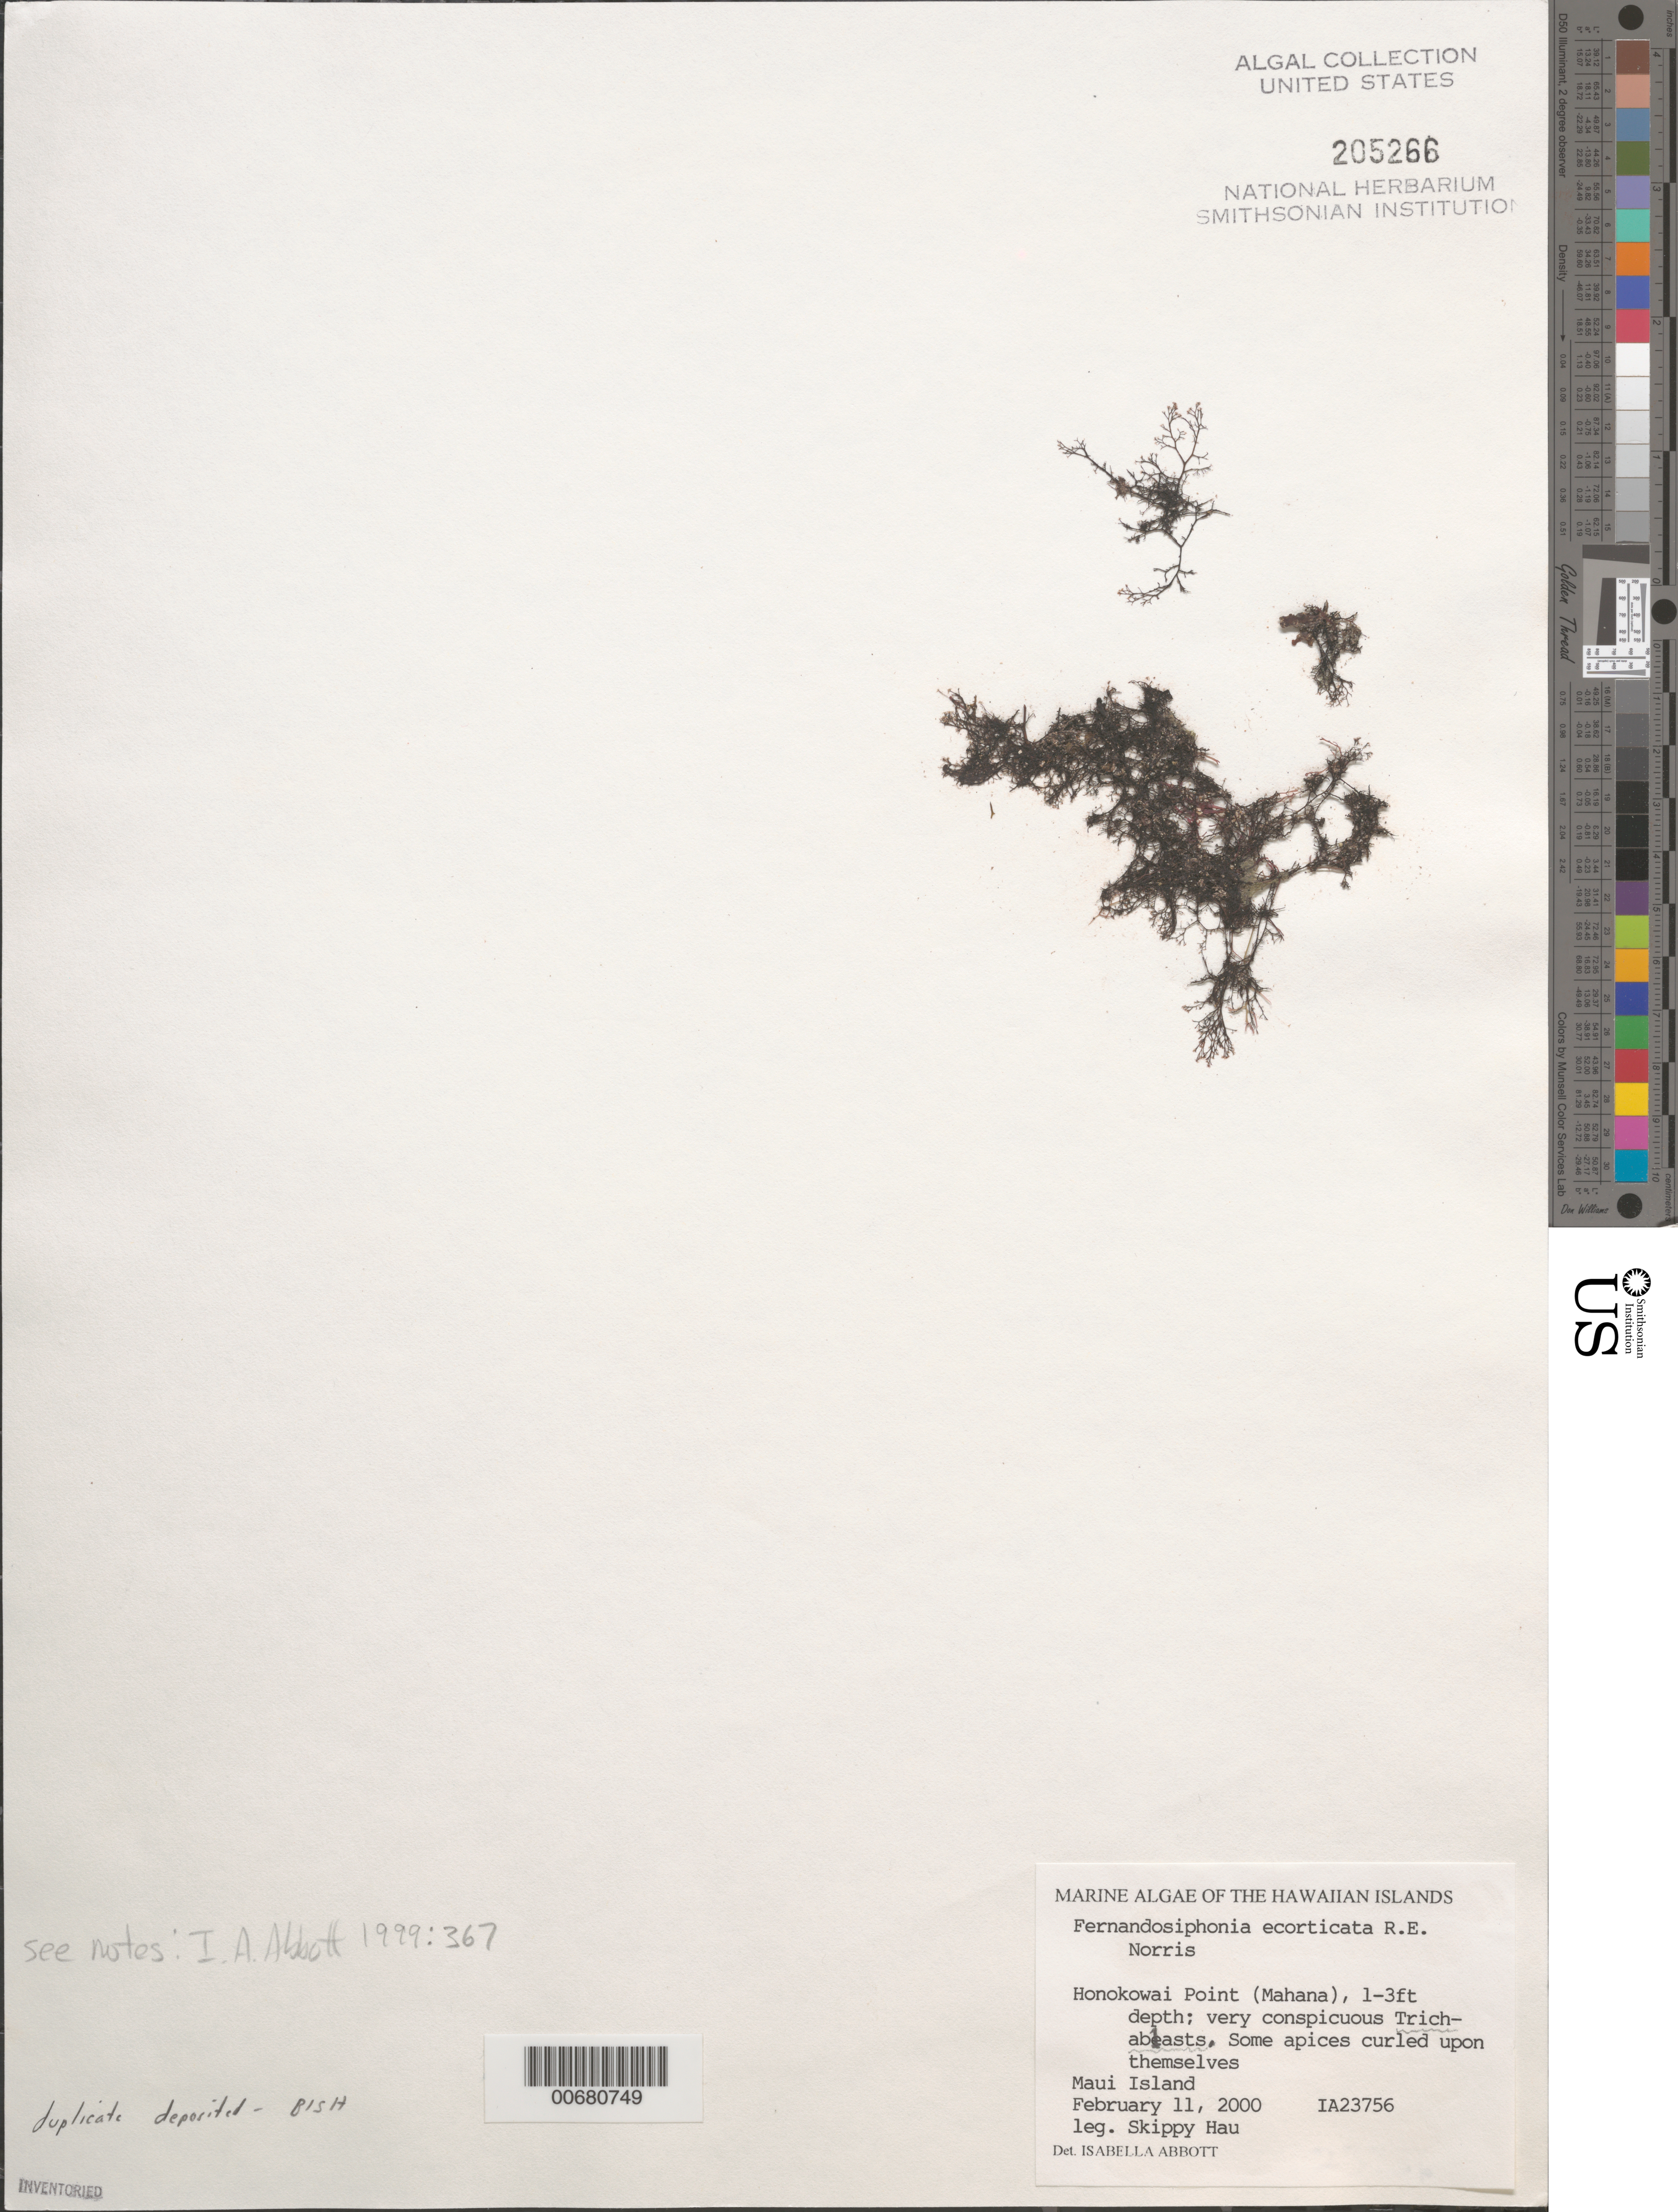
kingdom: Plantae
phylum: Rhodophyta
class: Florideophyceae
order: Ceramiales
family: Rhodomelaceae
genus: Melanothamnus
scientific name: Melanothamnus ecorticatus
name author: (R.E. Norris) Diaz-Tapia & Maggs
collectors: S. Hau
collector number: IAA 23756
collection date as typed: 11 Feb 2000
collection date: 2000-02-11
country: United States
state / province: Hawaii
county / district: Maui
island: Maui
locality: Honokowai Point (Mahana)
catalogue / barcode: US 205266